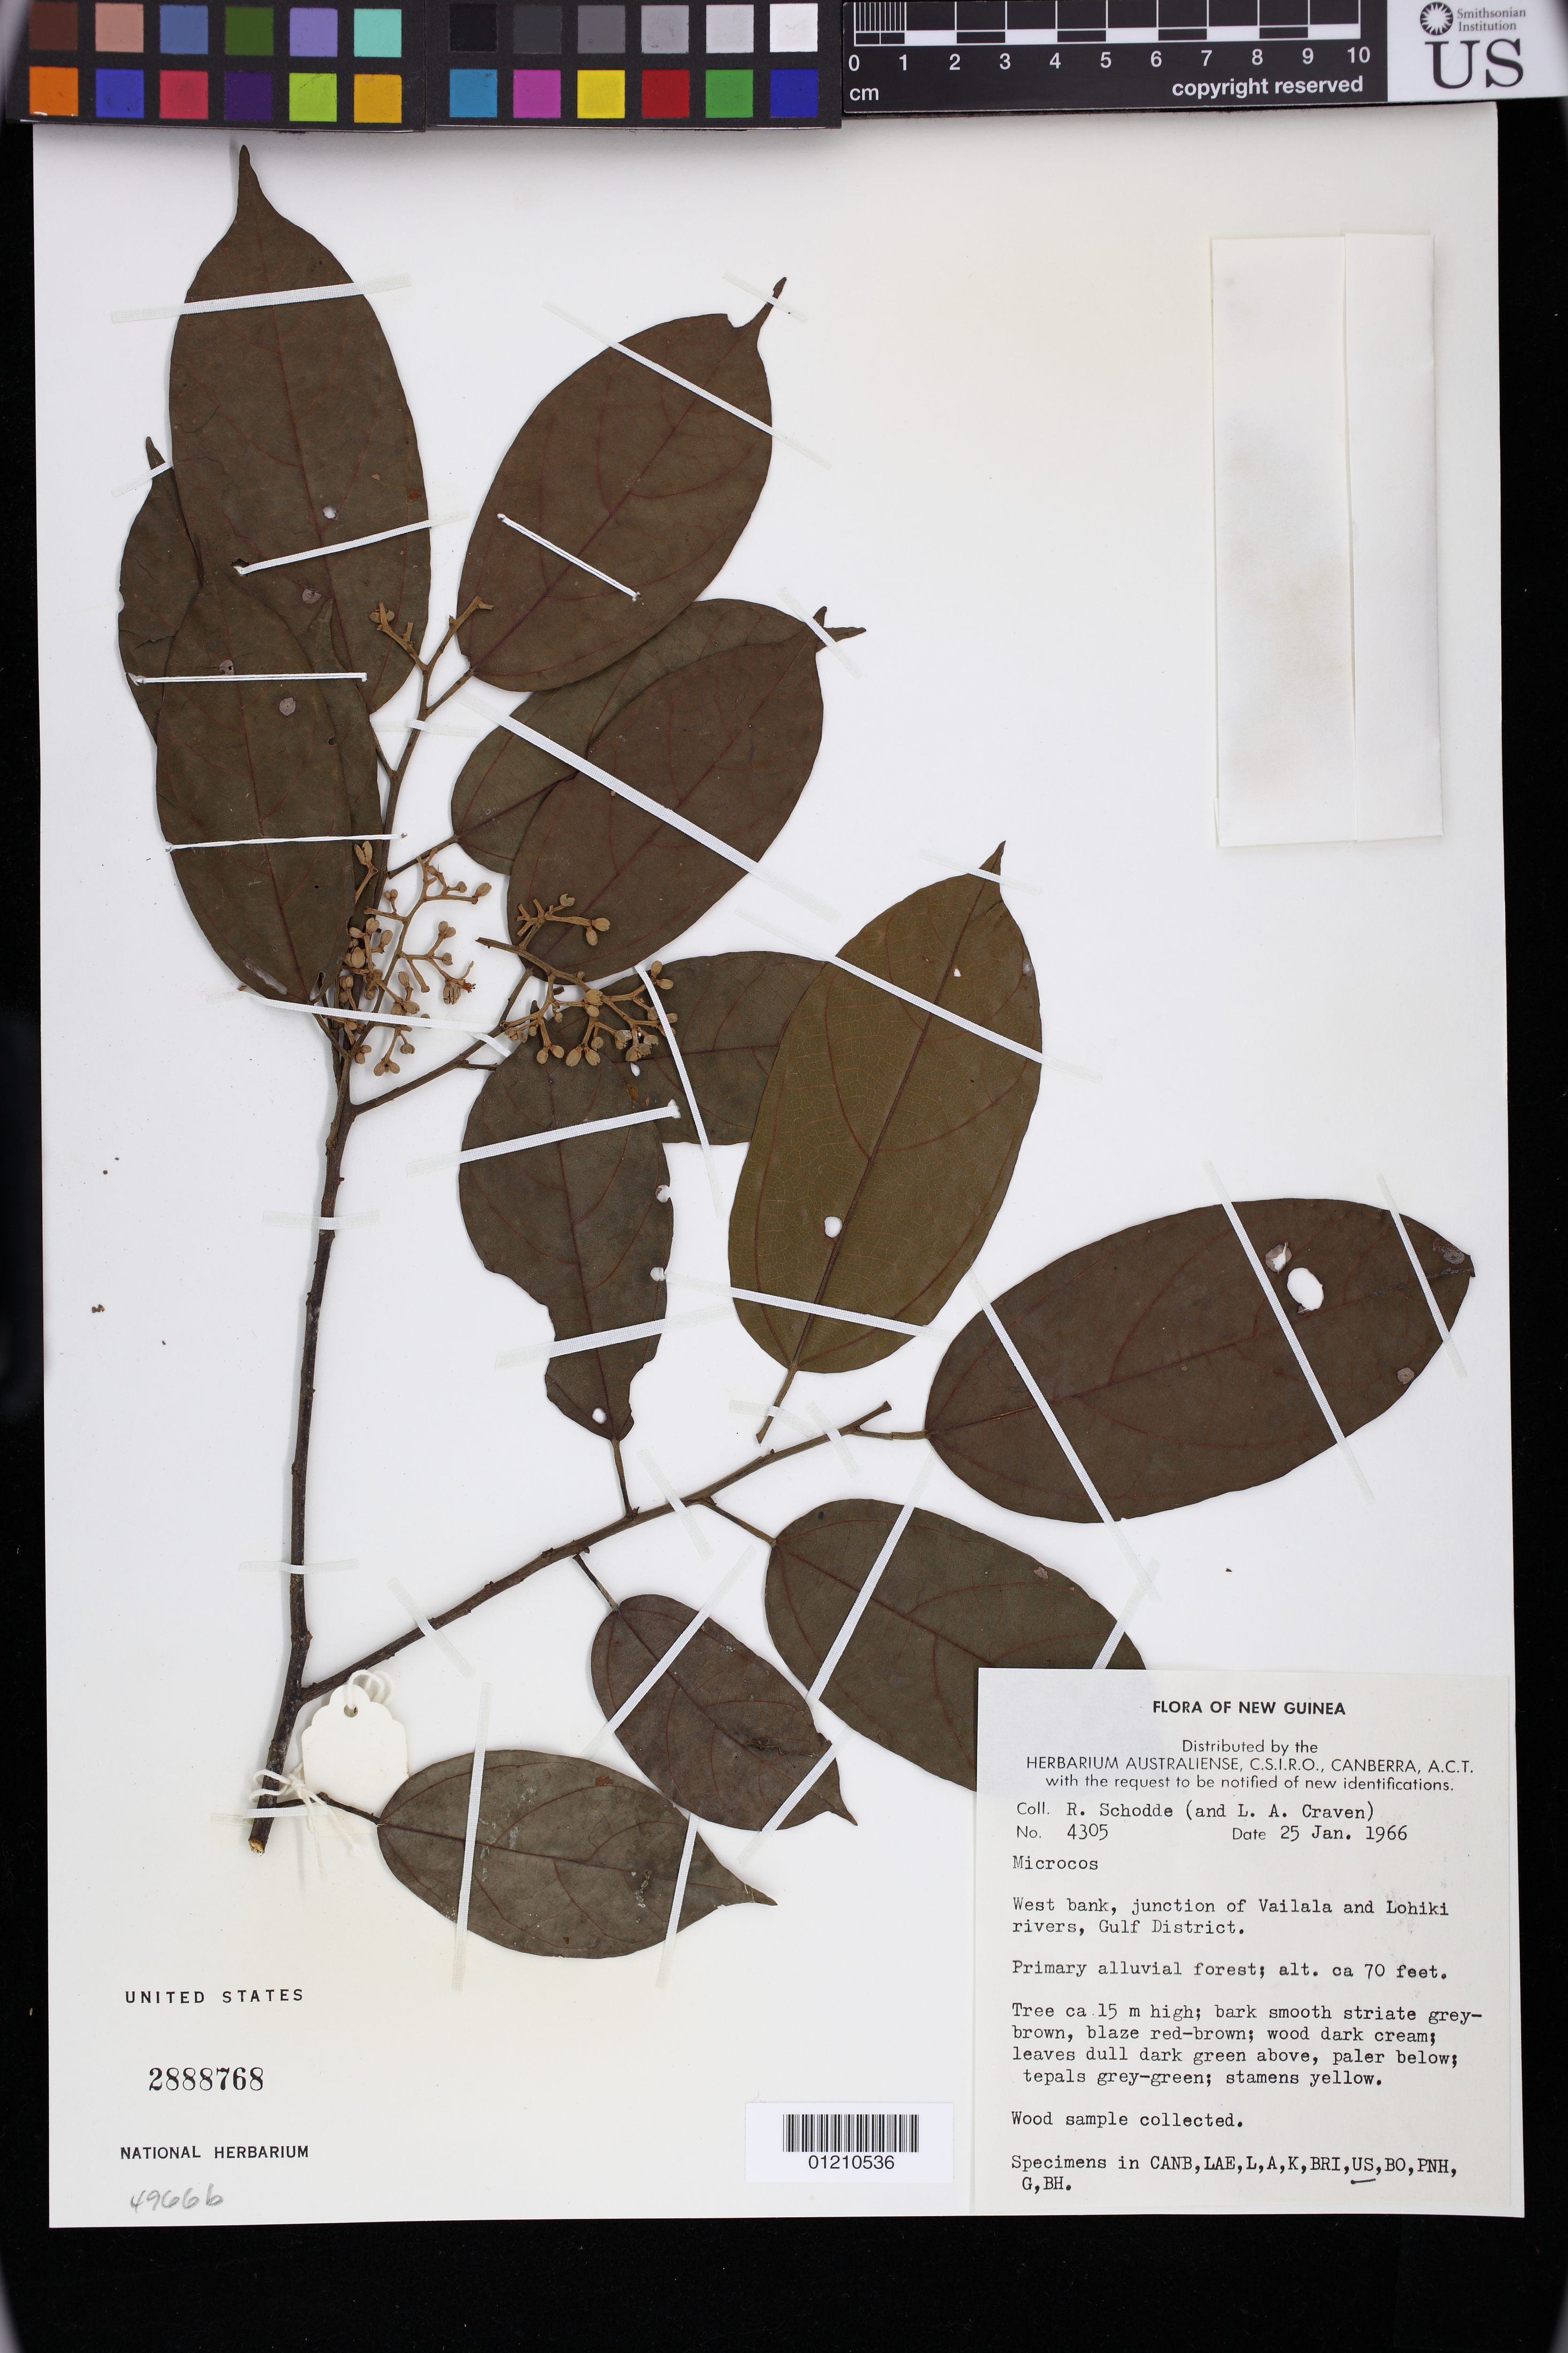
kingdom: Plantae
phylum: Tracheophyta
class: Magnoliopsida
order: Malvales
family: Malvaceae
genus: Microcos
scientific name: Microcos sp.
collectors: R. Schodde & L. A. Craven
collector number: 4305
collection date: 1966-01-25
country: Papua New Guinea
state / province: Gulf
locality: West bank, junction of Vailala and Lohiki rivers, Gulf District.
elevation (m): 21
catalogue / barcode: US 2888768